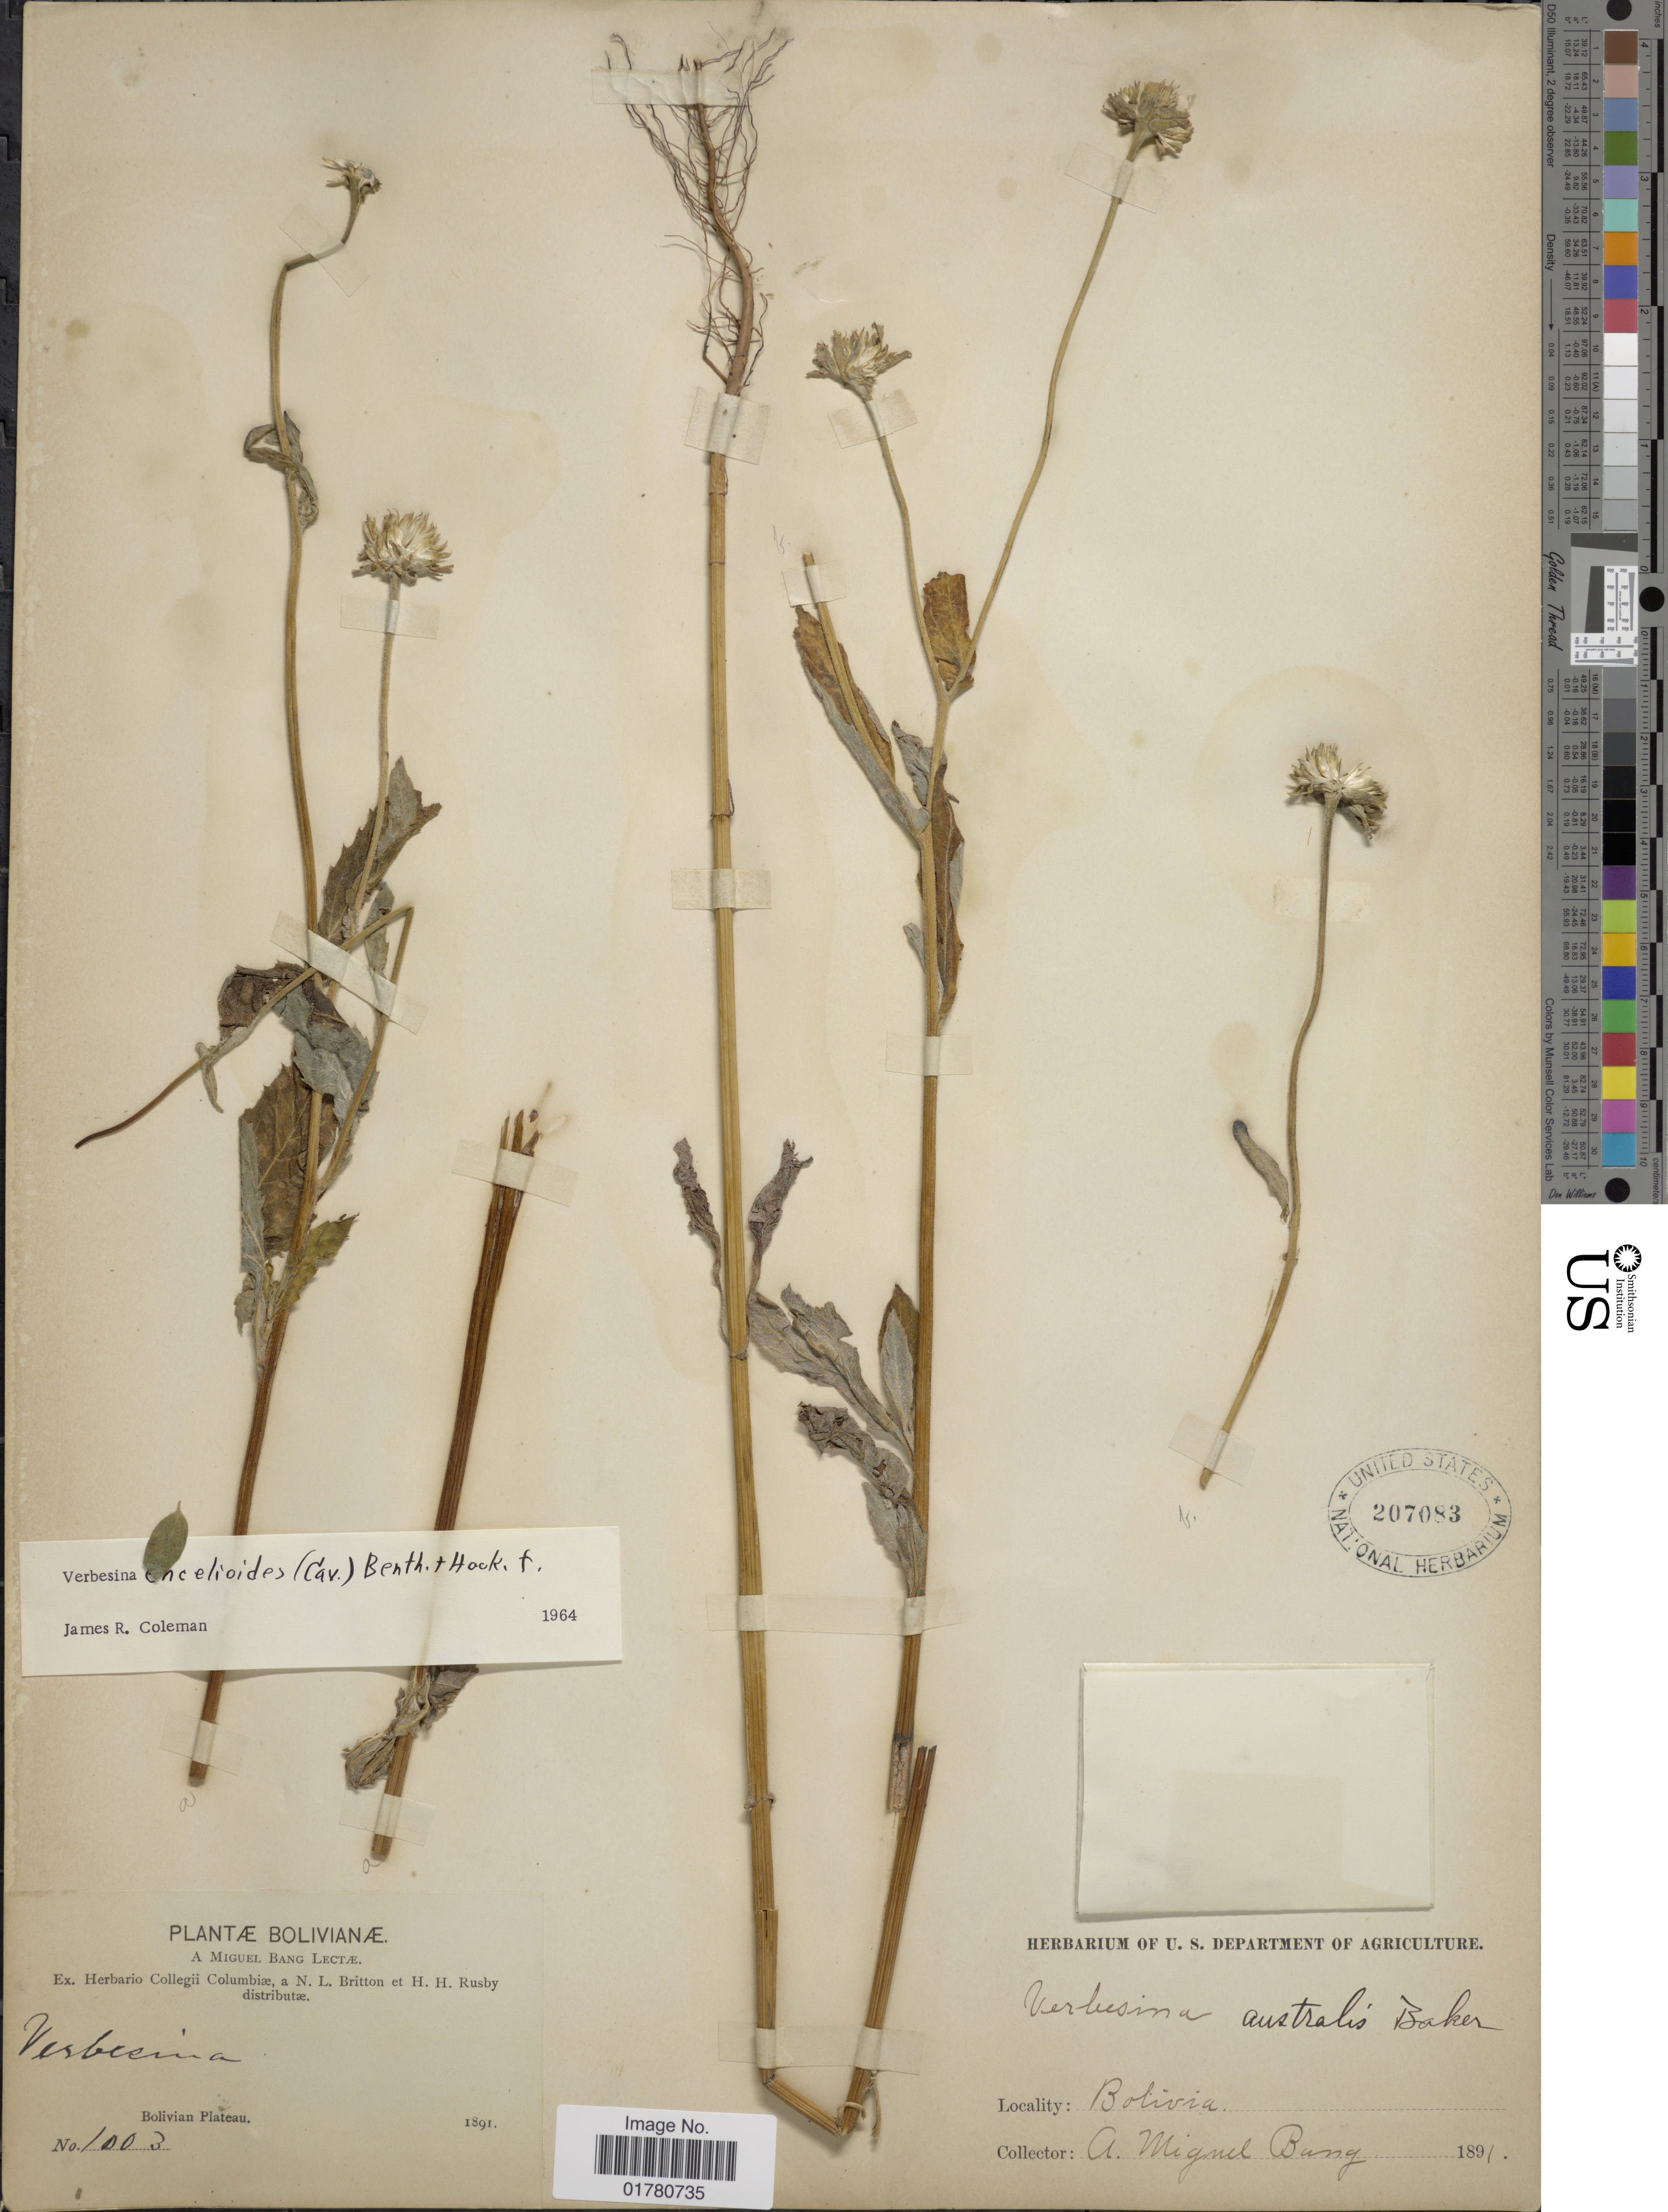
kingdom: Plantae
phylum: Tracheophyta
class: Magnoliopsida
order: Asterales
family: Asteraceae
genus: Verbesina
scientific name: Verbesina encelioides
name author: (Cav.) Benth. & Hook. ex A. Gray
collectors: M. Bang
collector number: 1003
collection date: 1891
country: Bolivia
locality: Bolivian Plateau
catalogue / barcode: US 207083